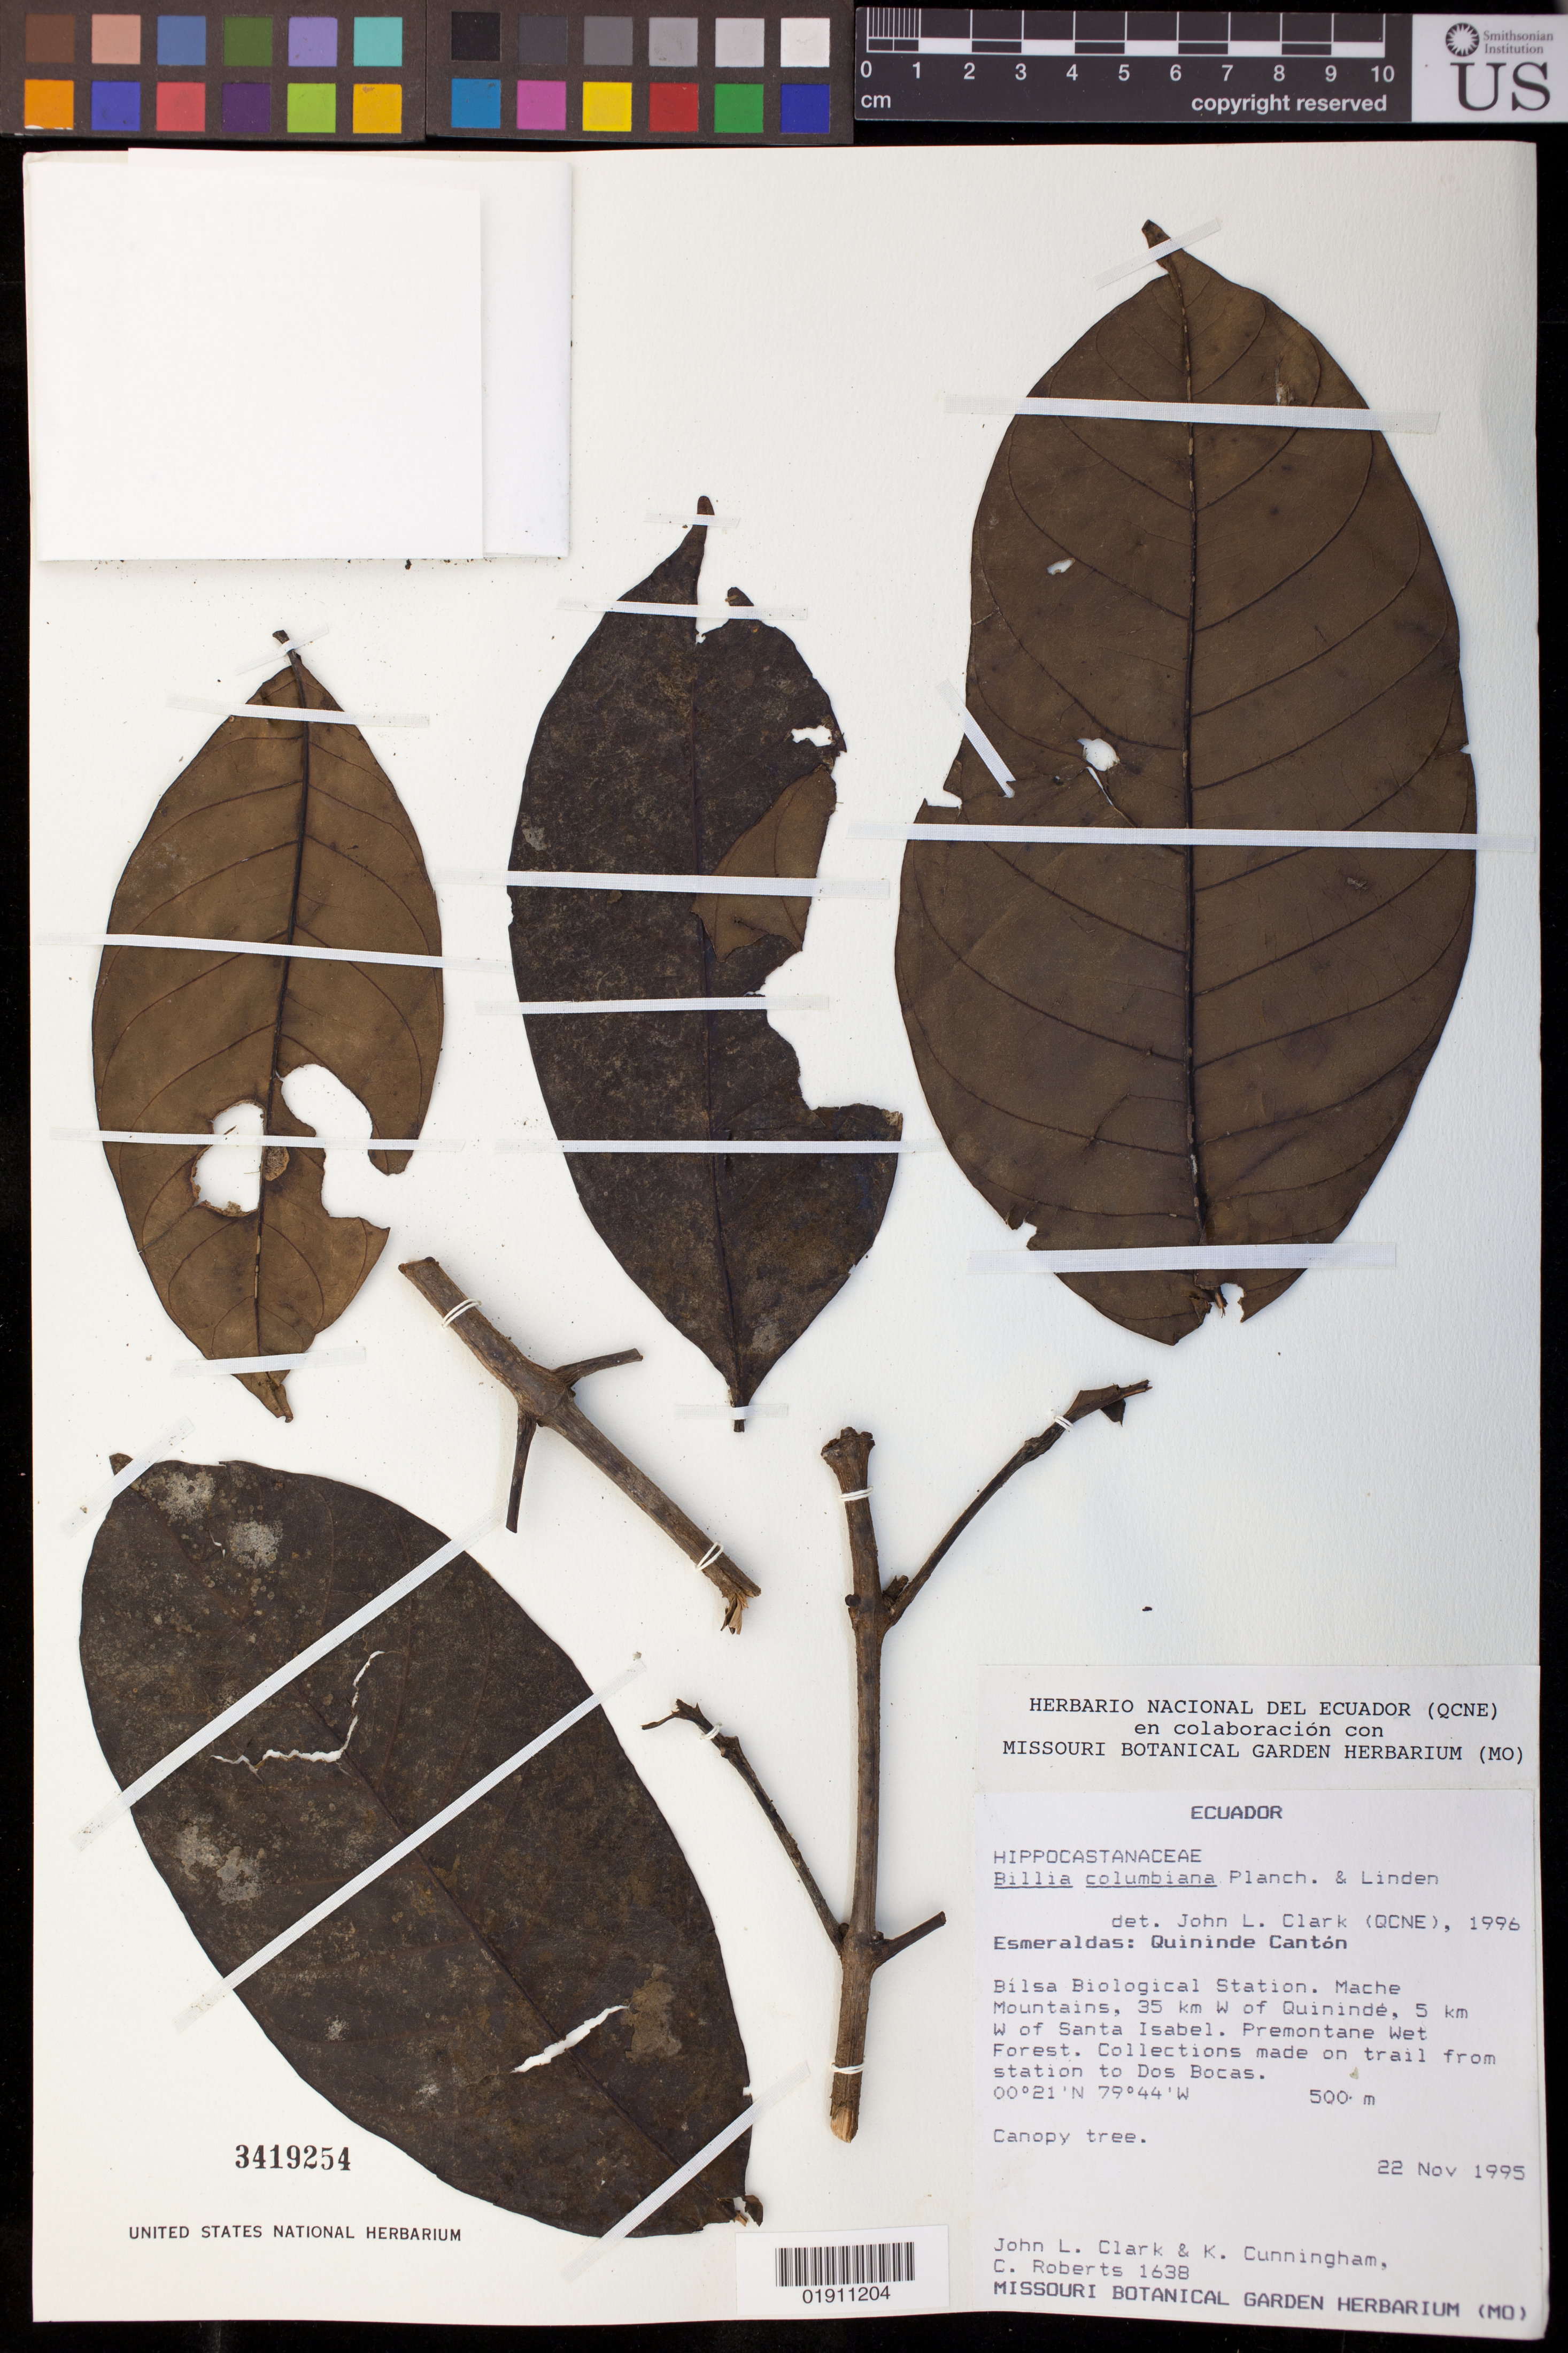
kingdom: Plantae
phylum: Tracheophyta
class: Magnoliopsida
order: Sapindales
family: Sapindaceae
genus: Billia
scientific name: Billia rosea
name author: (Planch. & Linden) C. Ulloa & P.M. Jørg.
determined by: Acevedo-Rodríguez, P., (BOT), Smithsonian Institution - National Museum of Natural History (UNITED STATES)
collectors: J. L. Clark, K. Cunningham & C. Roberts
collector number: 1638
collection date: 1995-11-22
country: Ecuador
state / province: Esmeraldas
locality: Quininde Canton; Bilsa Biological Station. Mache Mountains, 35 km W of Quininde, 5 km W of Santa Isabel. Trail from station to Dos Bocas.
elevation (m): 500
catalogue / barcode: US 3419254